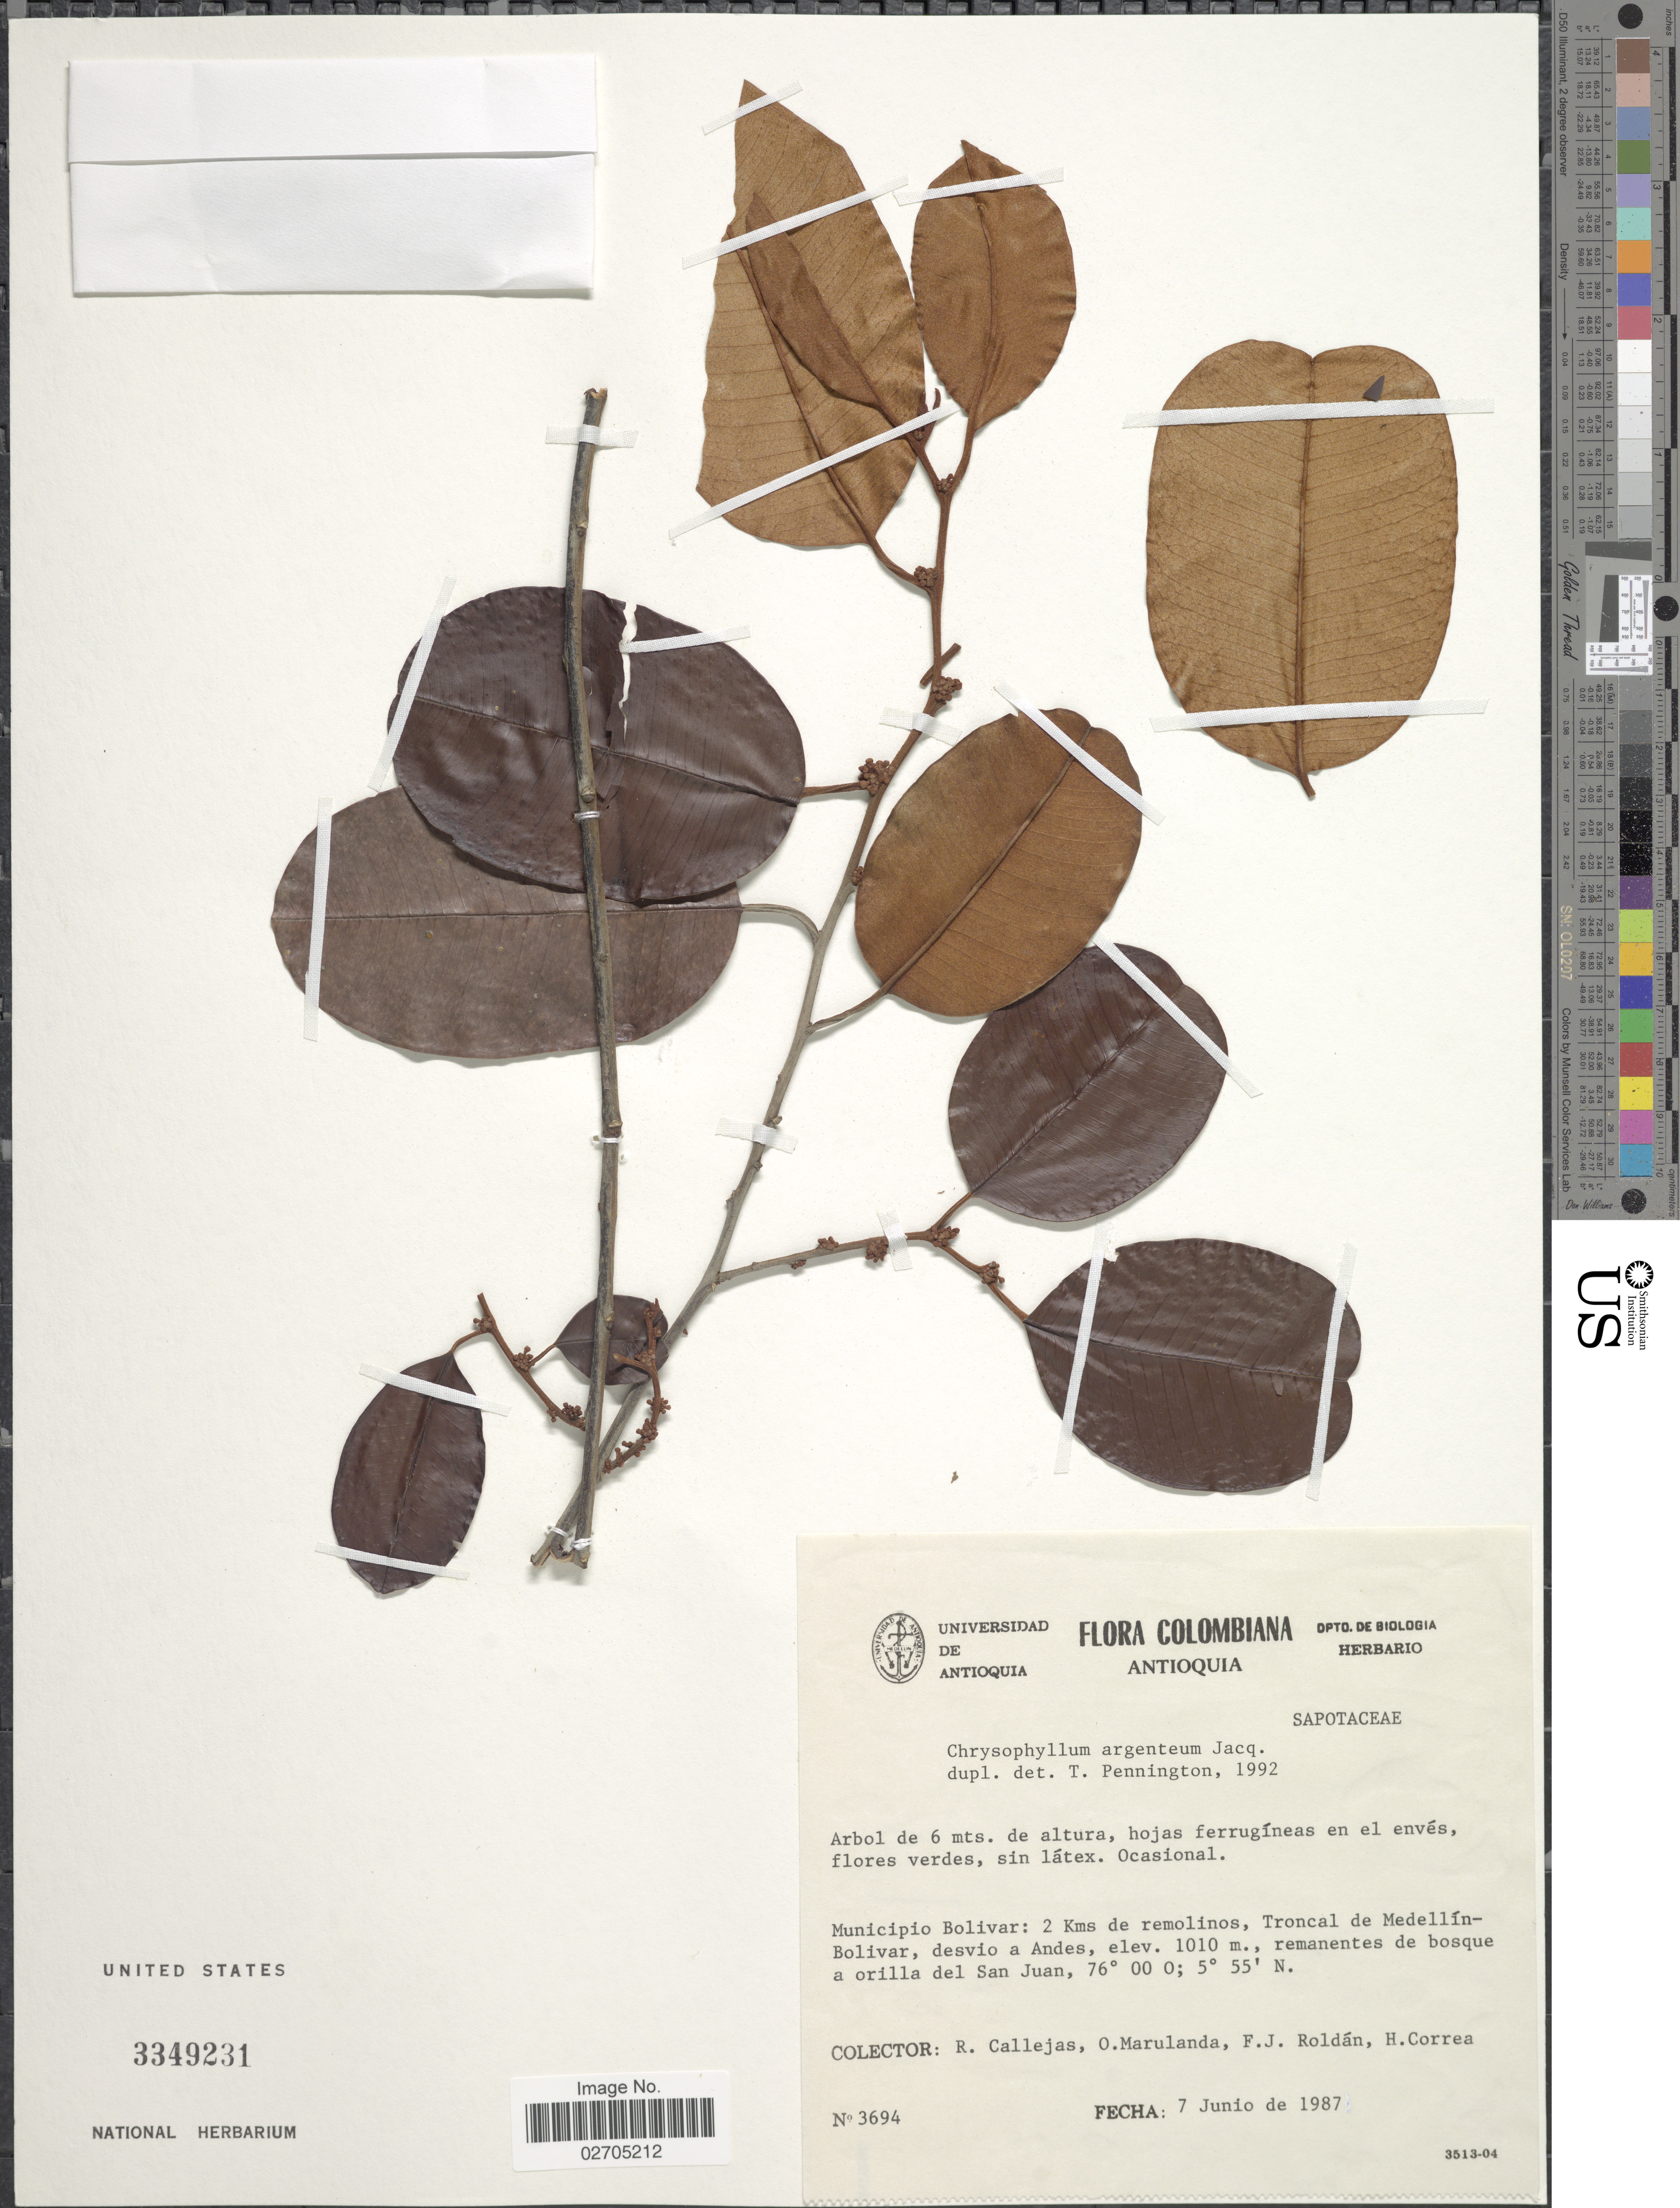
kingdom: Plantae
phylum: Tracheophyta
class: Magnoliopsida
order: Ericales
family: Sapotaceae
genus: Chrysophyllum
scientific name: Chrysophyllum argenteum subsp. argenteum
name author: Jacq.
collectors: R. Callejas, O. Marulanda, F. J. Roldán & H. Correa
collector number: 3694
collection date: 1987-06-07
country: Colombia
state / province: Bolívar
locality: Antioquia [unsure placement], municipio Bolivar: 2 Kms de remolinos, Troncal de Medellin-Bolivar, desvio a Andes, remanentes de bosque a orilla del San Juan.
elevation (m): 1010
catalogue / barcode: US 3349231